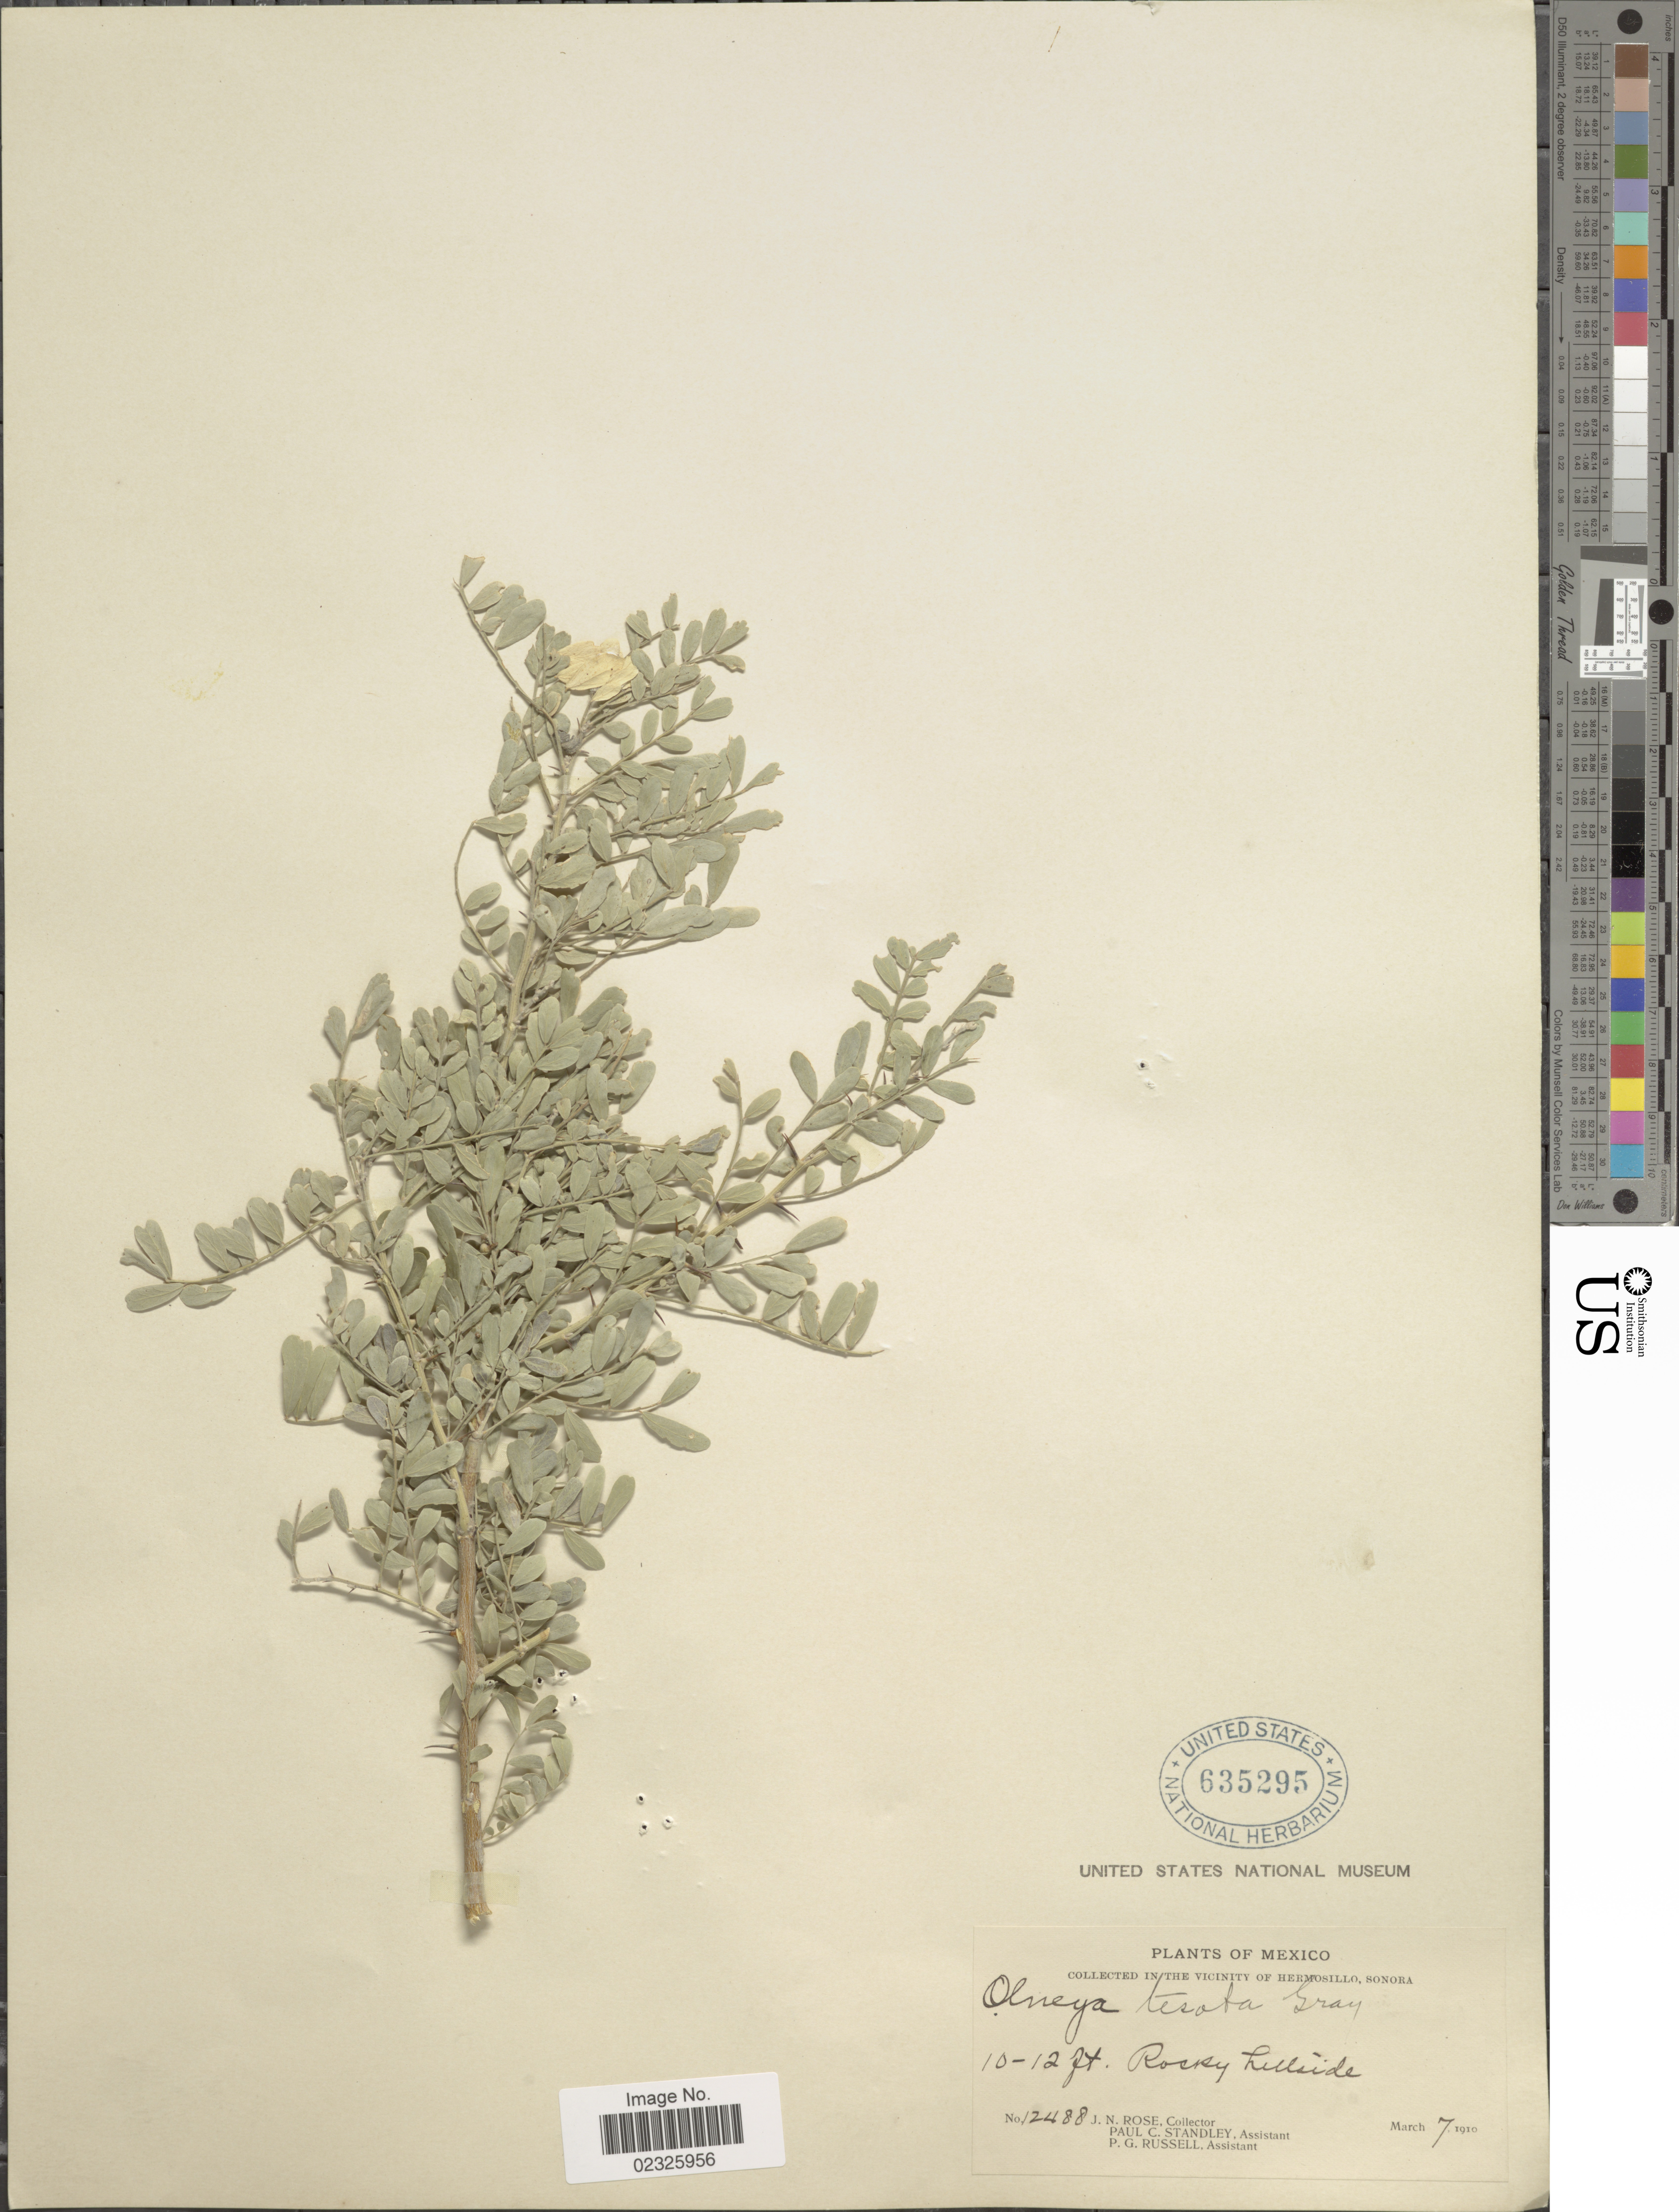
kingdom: Plantae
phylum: Tracheophyta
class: Magnoliopsida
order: Fabales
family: Fabaceae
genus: Olneya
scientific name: Olneya tesota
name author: A. Gray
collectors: J. N. Rose, P. C. Standley & P. G. Russell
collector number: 12488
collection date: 1910-03-07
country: Mexico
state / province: Sonora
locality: In the vicinity of Hermosillo, rocky hillside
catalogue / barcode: US 635295